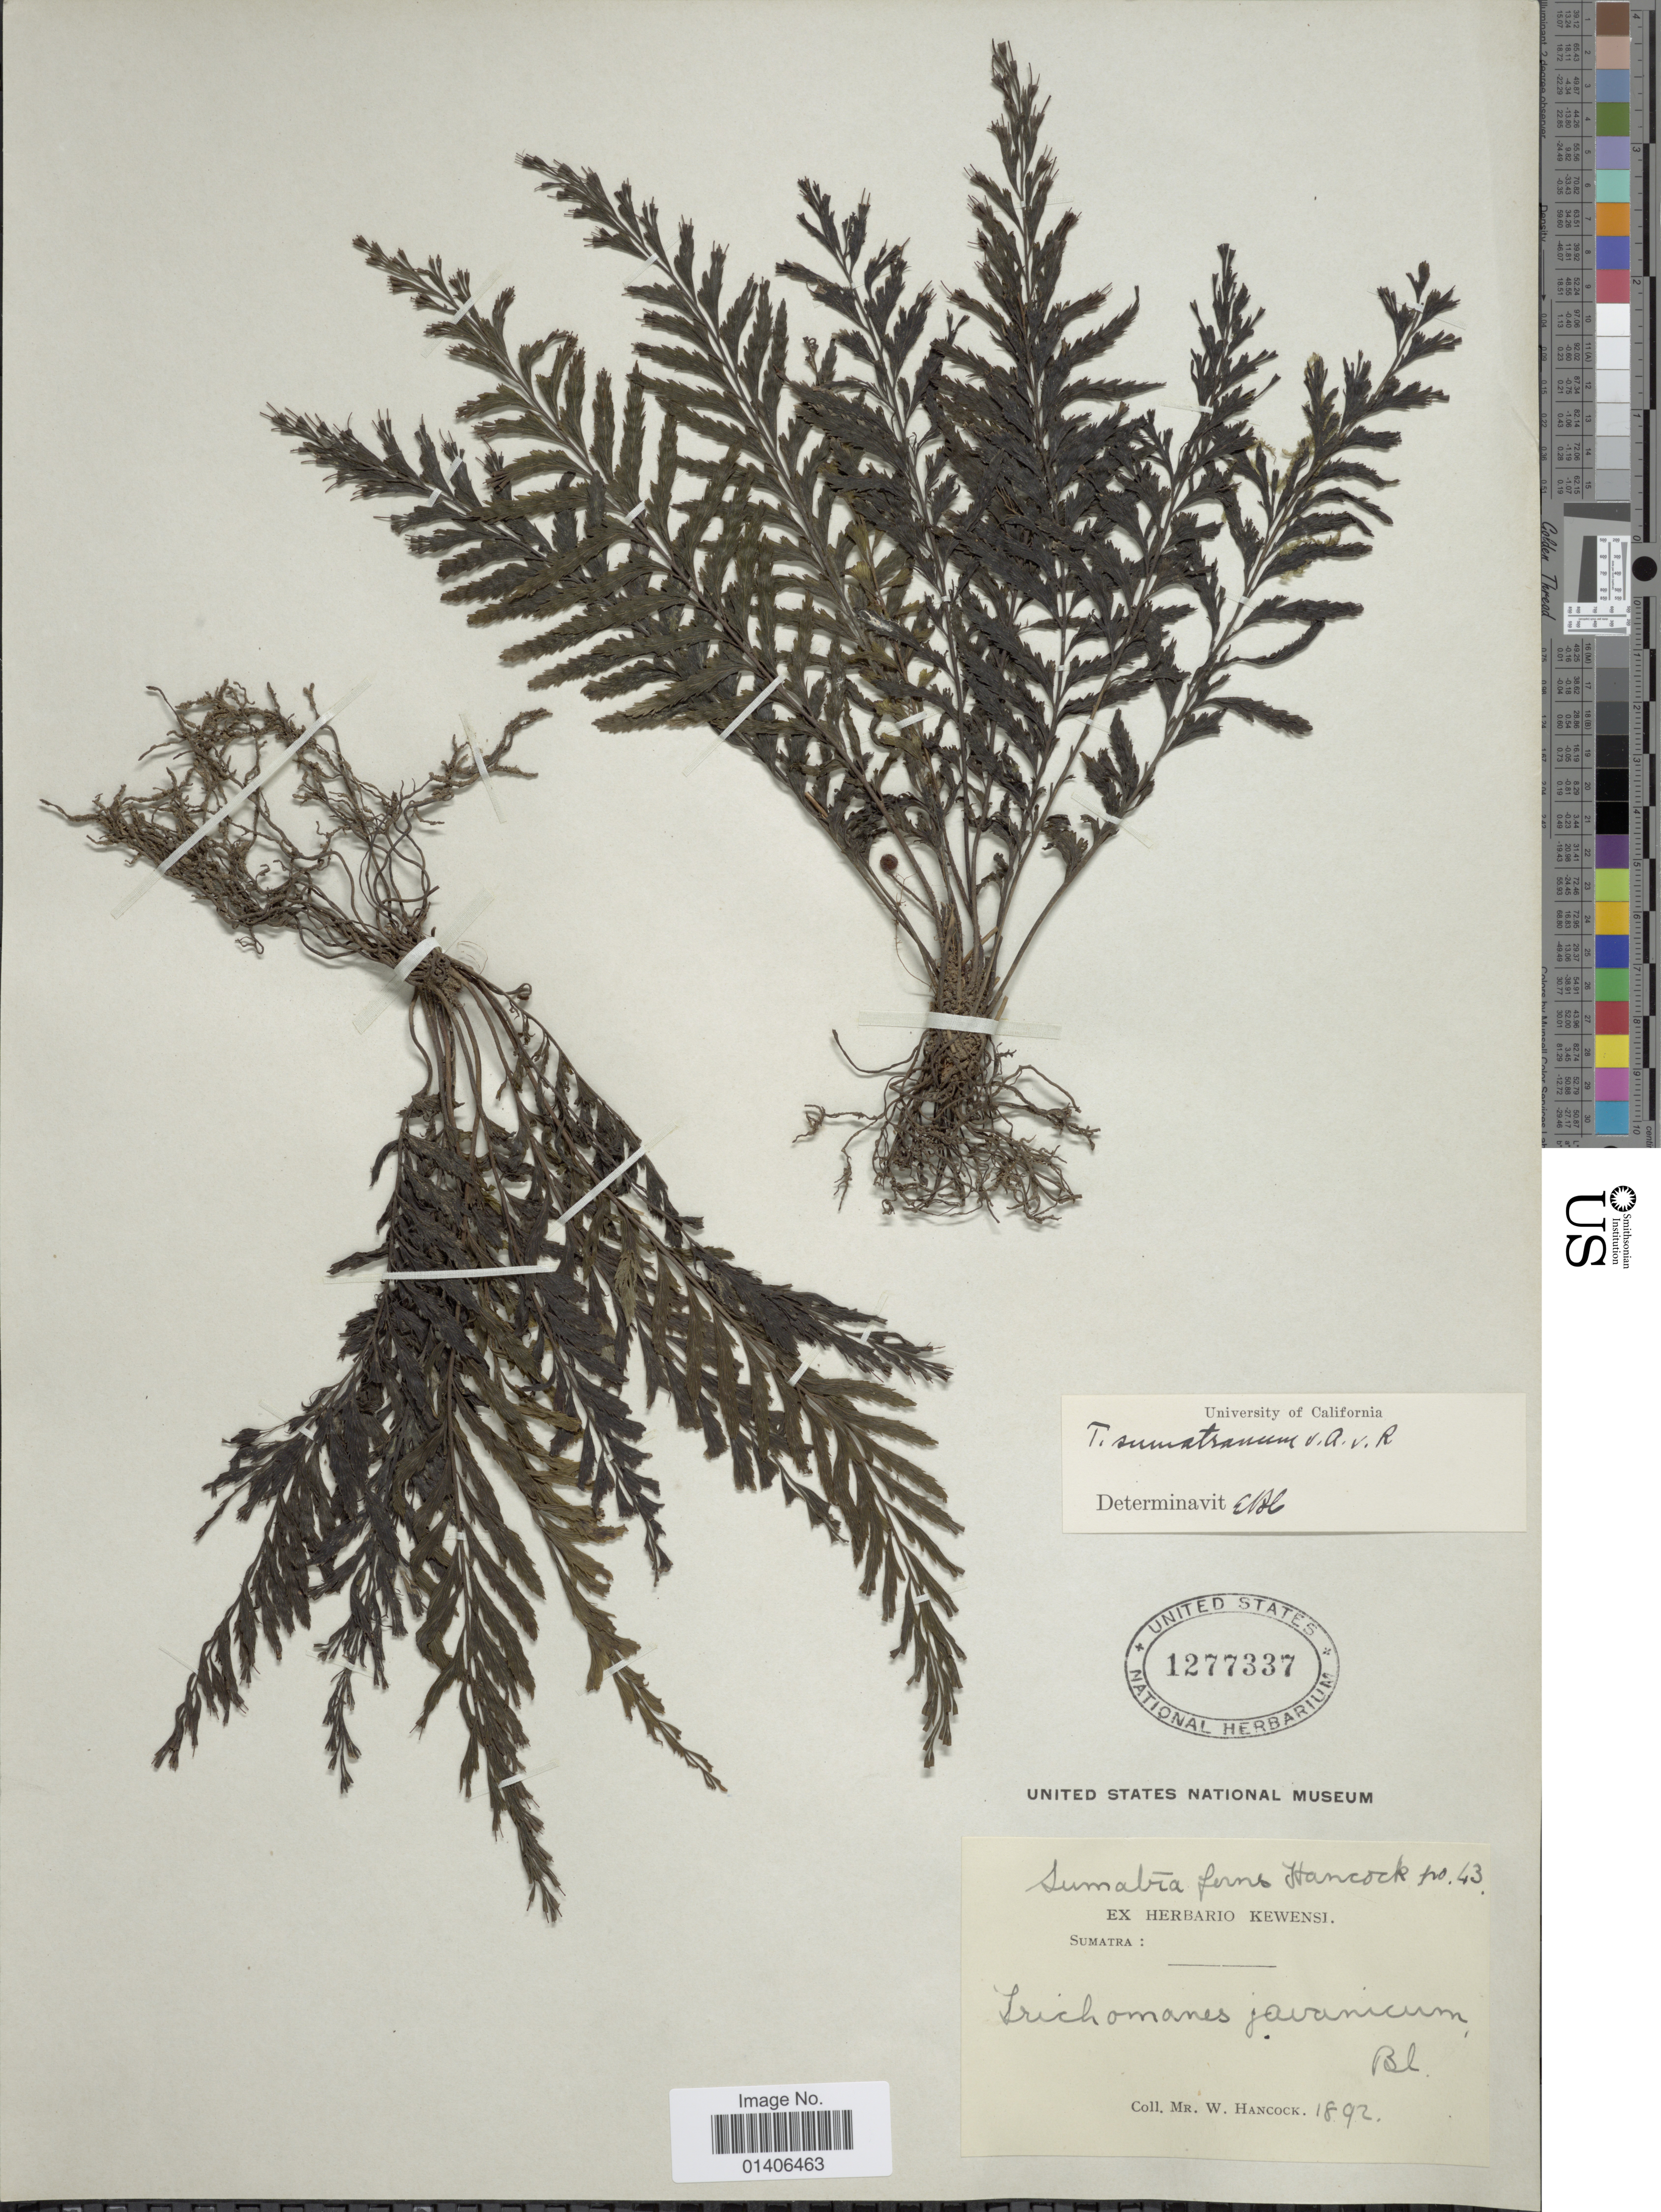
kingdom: Plantae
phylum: Tracheophyta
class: Polypodiopsida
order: Hymenophyllales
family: Hymenophyllaceae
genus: Cephalomanes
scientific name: Cephalomanes javanicum var. sumatranum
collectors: W. Hancock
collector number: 1892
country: Indonesia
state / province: Sumatra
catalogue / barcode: US 1277337